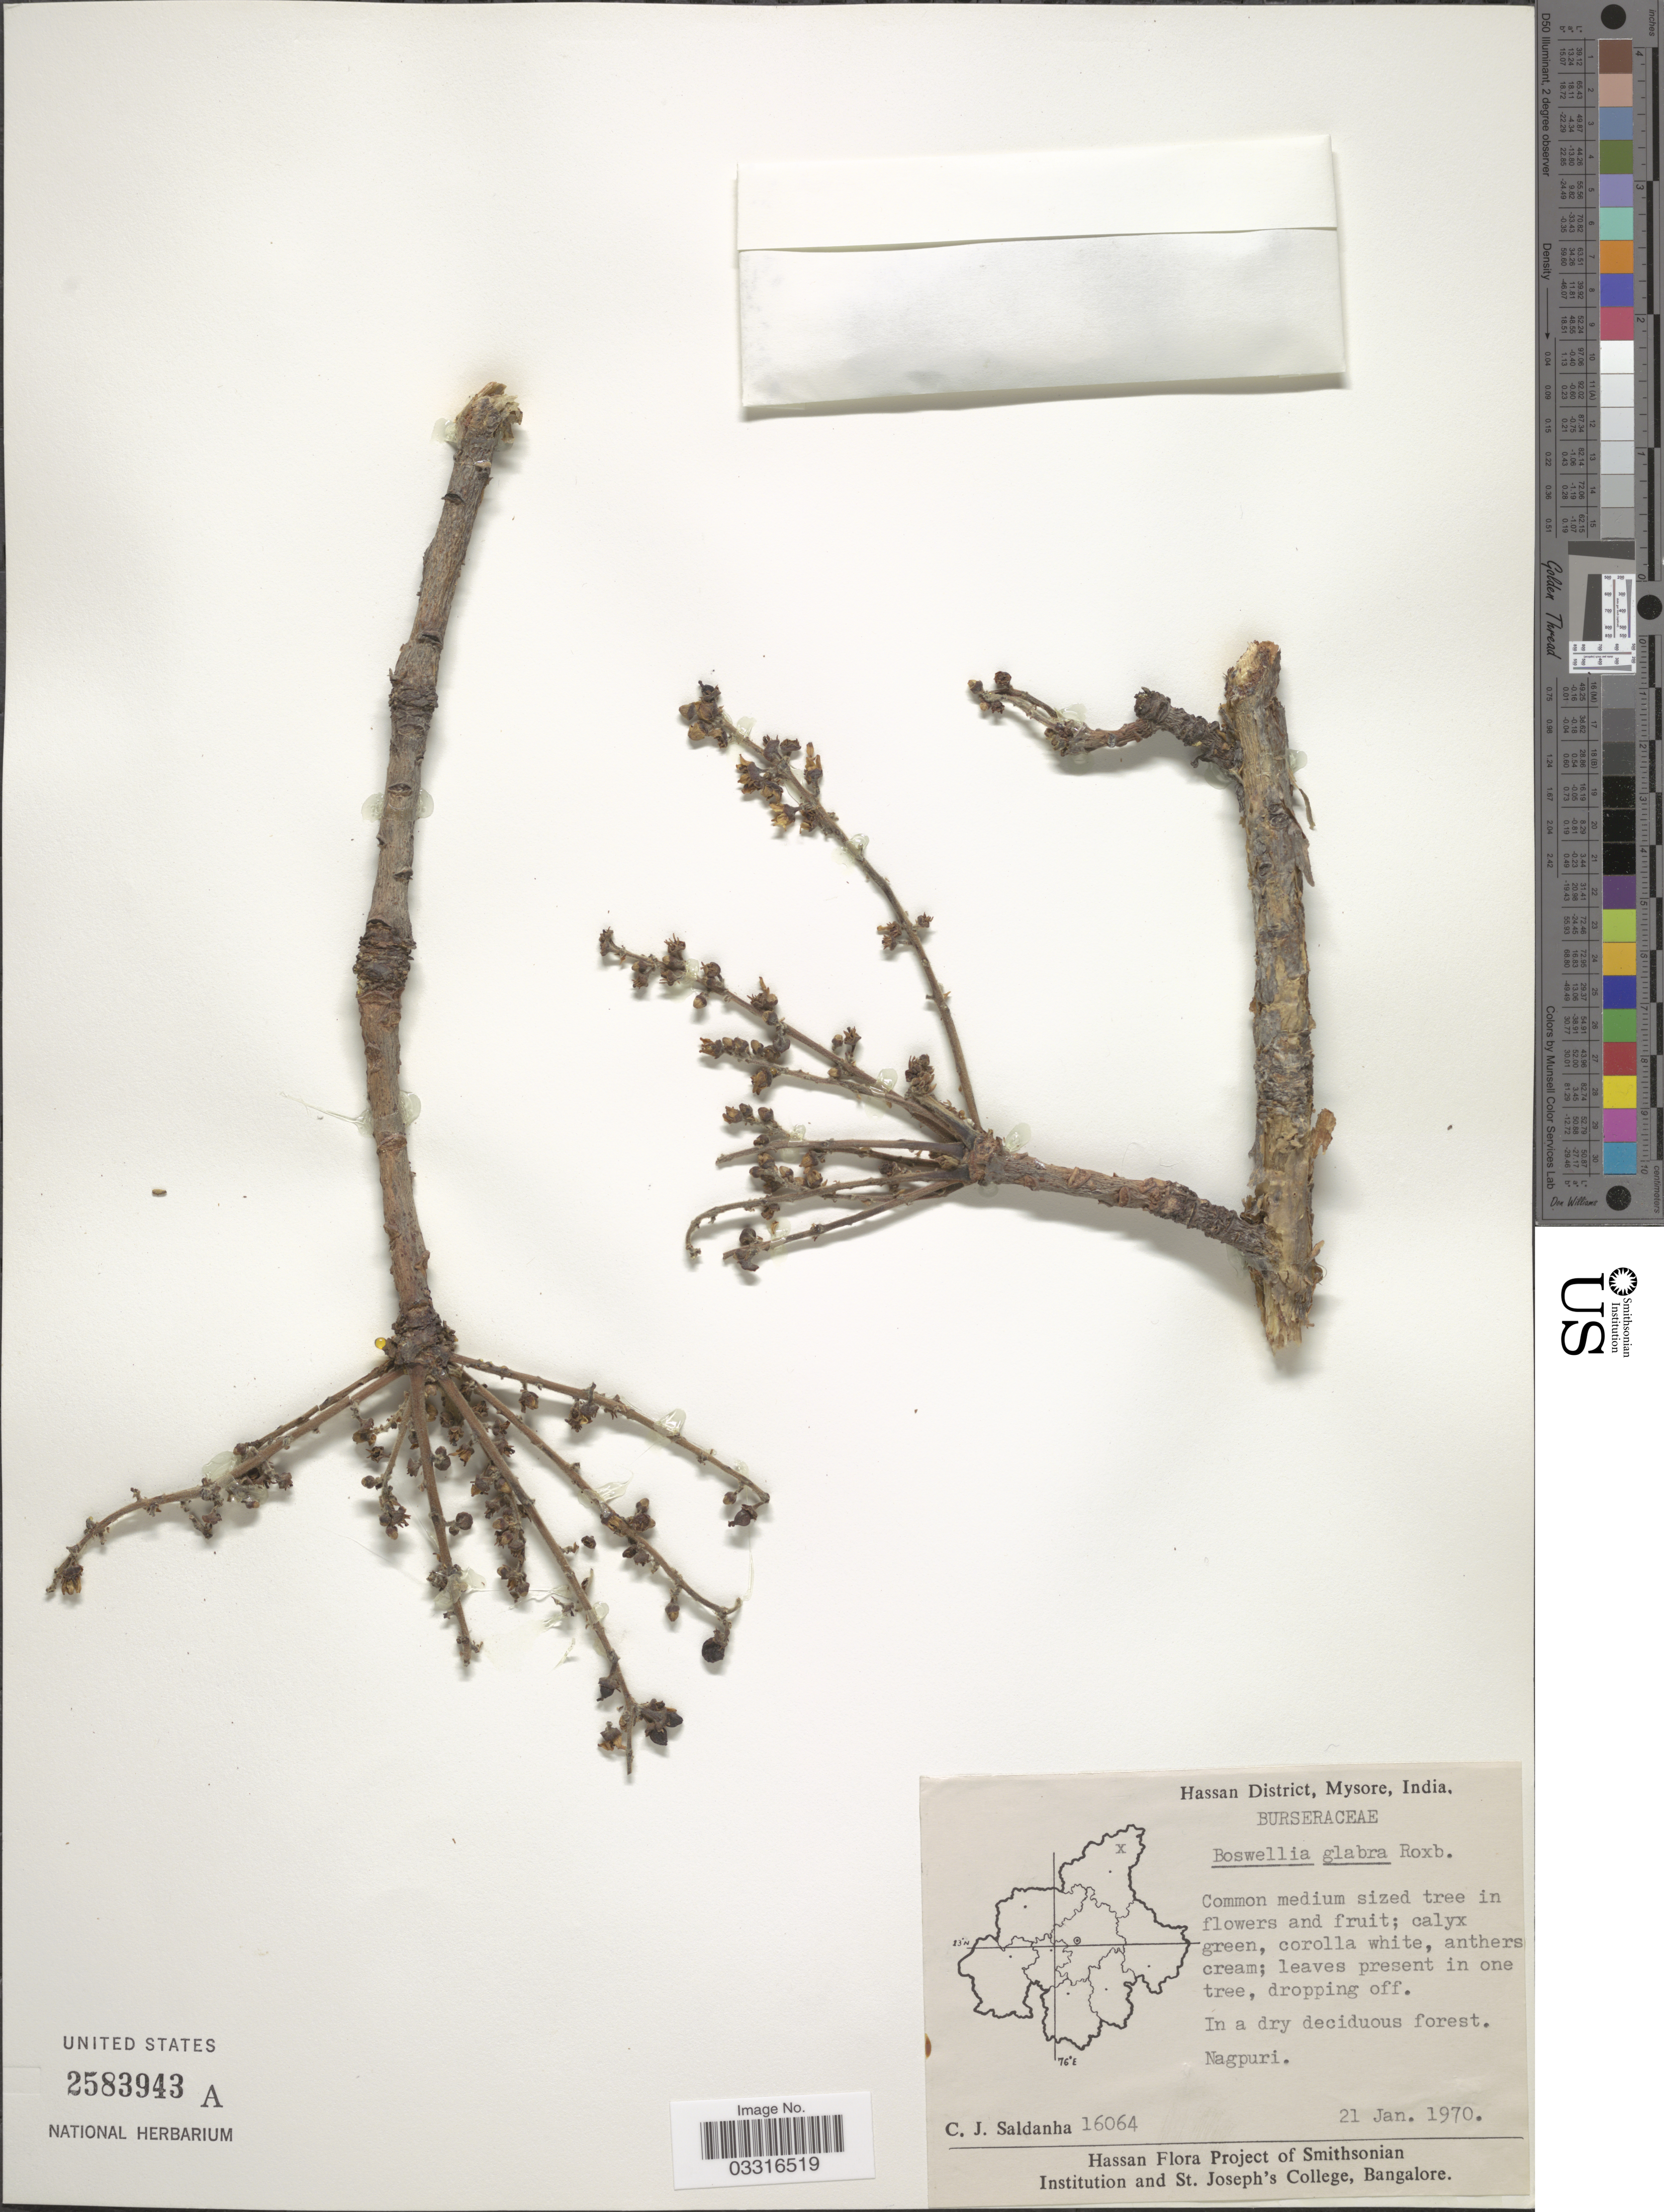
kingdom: Plantae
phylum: Tracheophyta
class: Magnoliopsida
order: Sapindales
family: Burseraceae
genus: Boswellia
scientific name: Boswellia glabra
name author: Roxb.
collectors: C. J. Saldanha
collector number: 16064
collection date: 1970-01-21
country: India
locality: Hassan District, Mysore. Nagpuri.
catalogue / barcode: US 2583943A